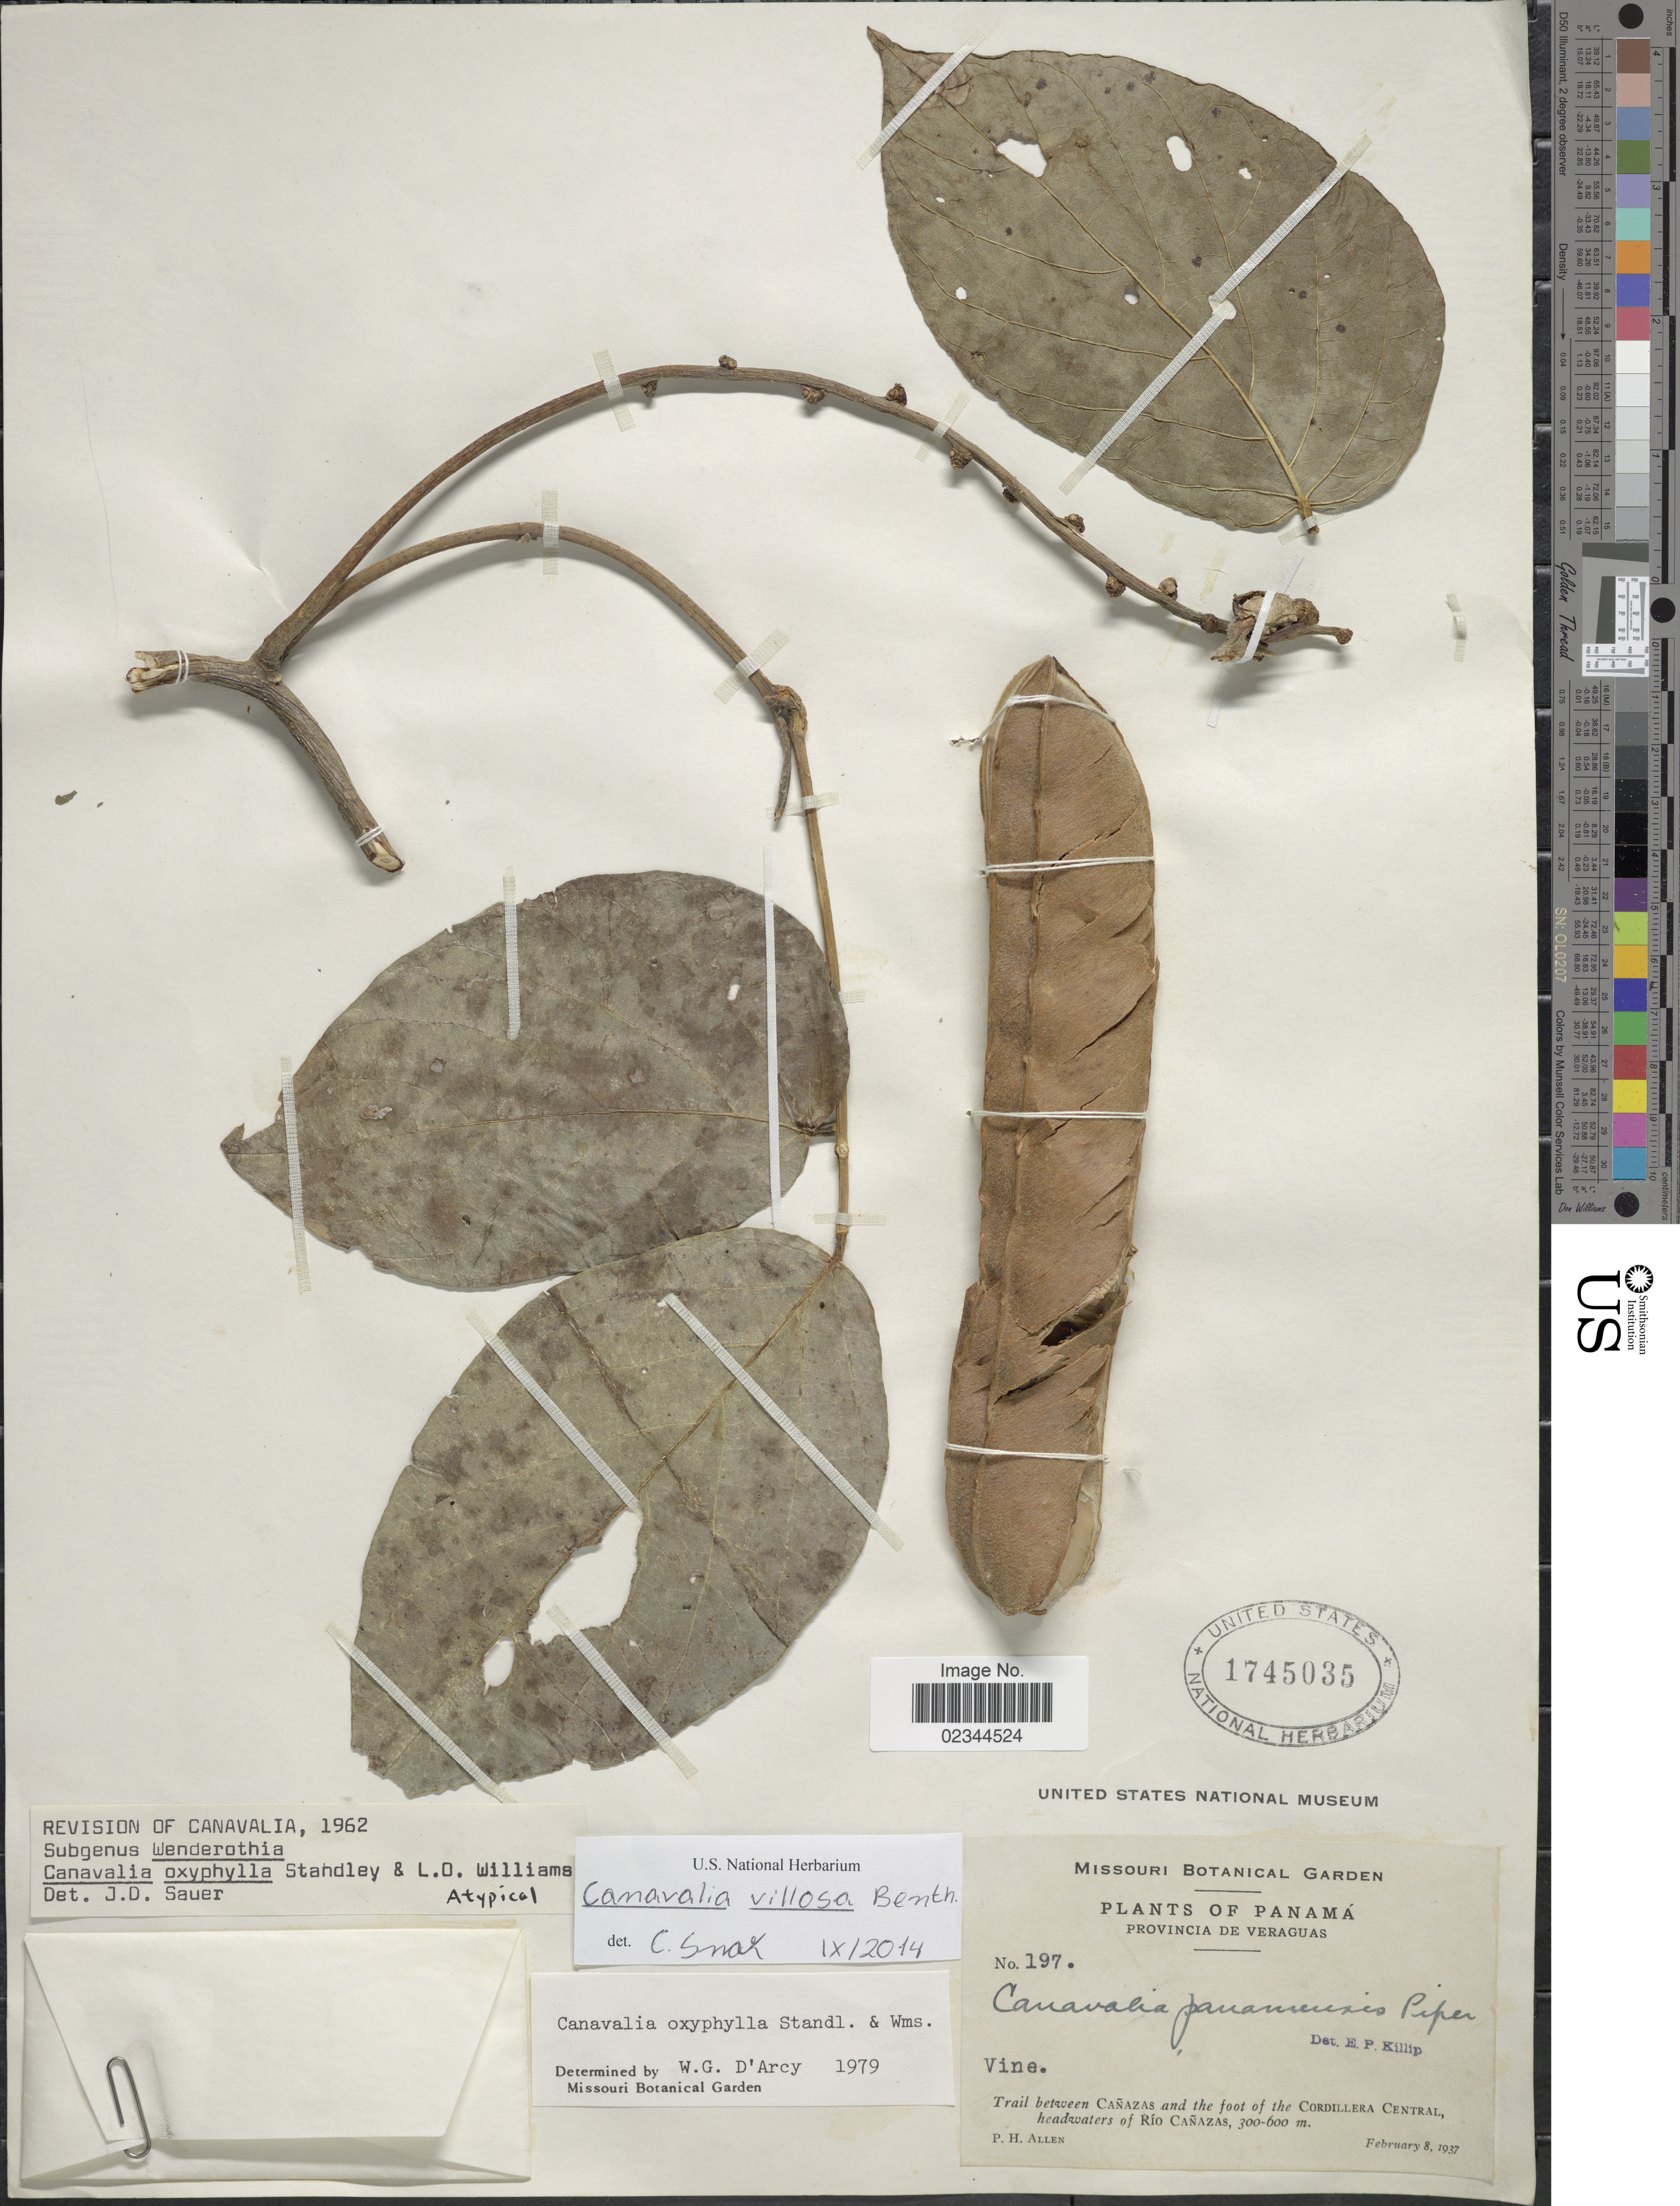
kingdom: Plantae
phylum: Tracheophyta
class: Magnoliopsida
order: Fabales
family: Fabaceae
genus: Canavalia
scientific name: Canavalia villosa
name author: Benth.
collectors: P. H. Allen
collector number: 197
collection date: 1937-02-08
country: Panama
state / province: Veraguas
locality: Trail between Canazas and the foot of the Cordillera Central, headwaters of Rio Canazas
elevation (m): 300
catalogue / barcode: US 1745035